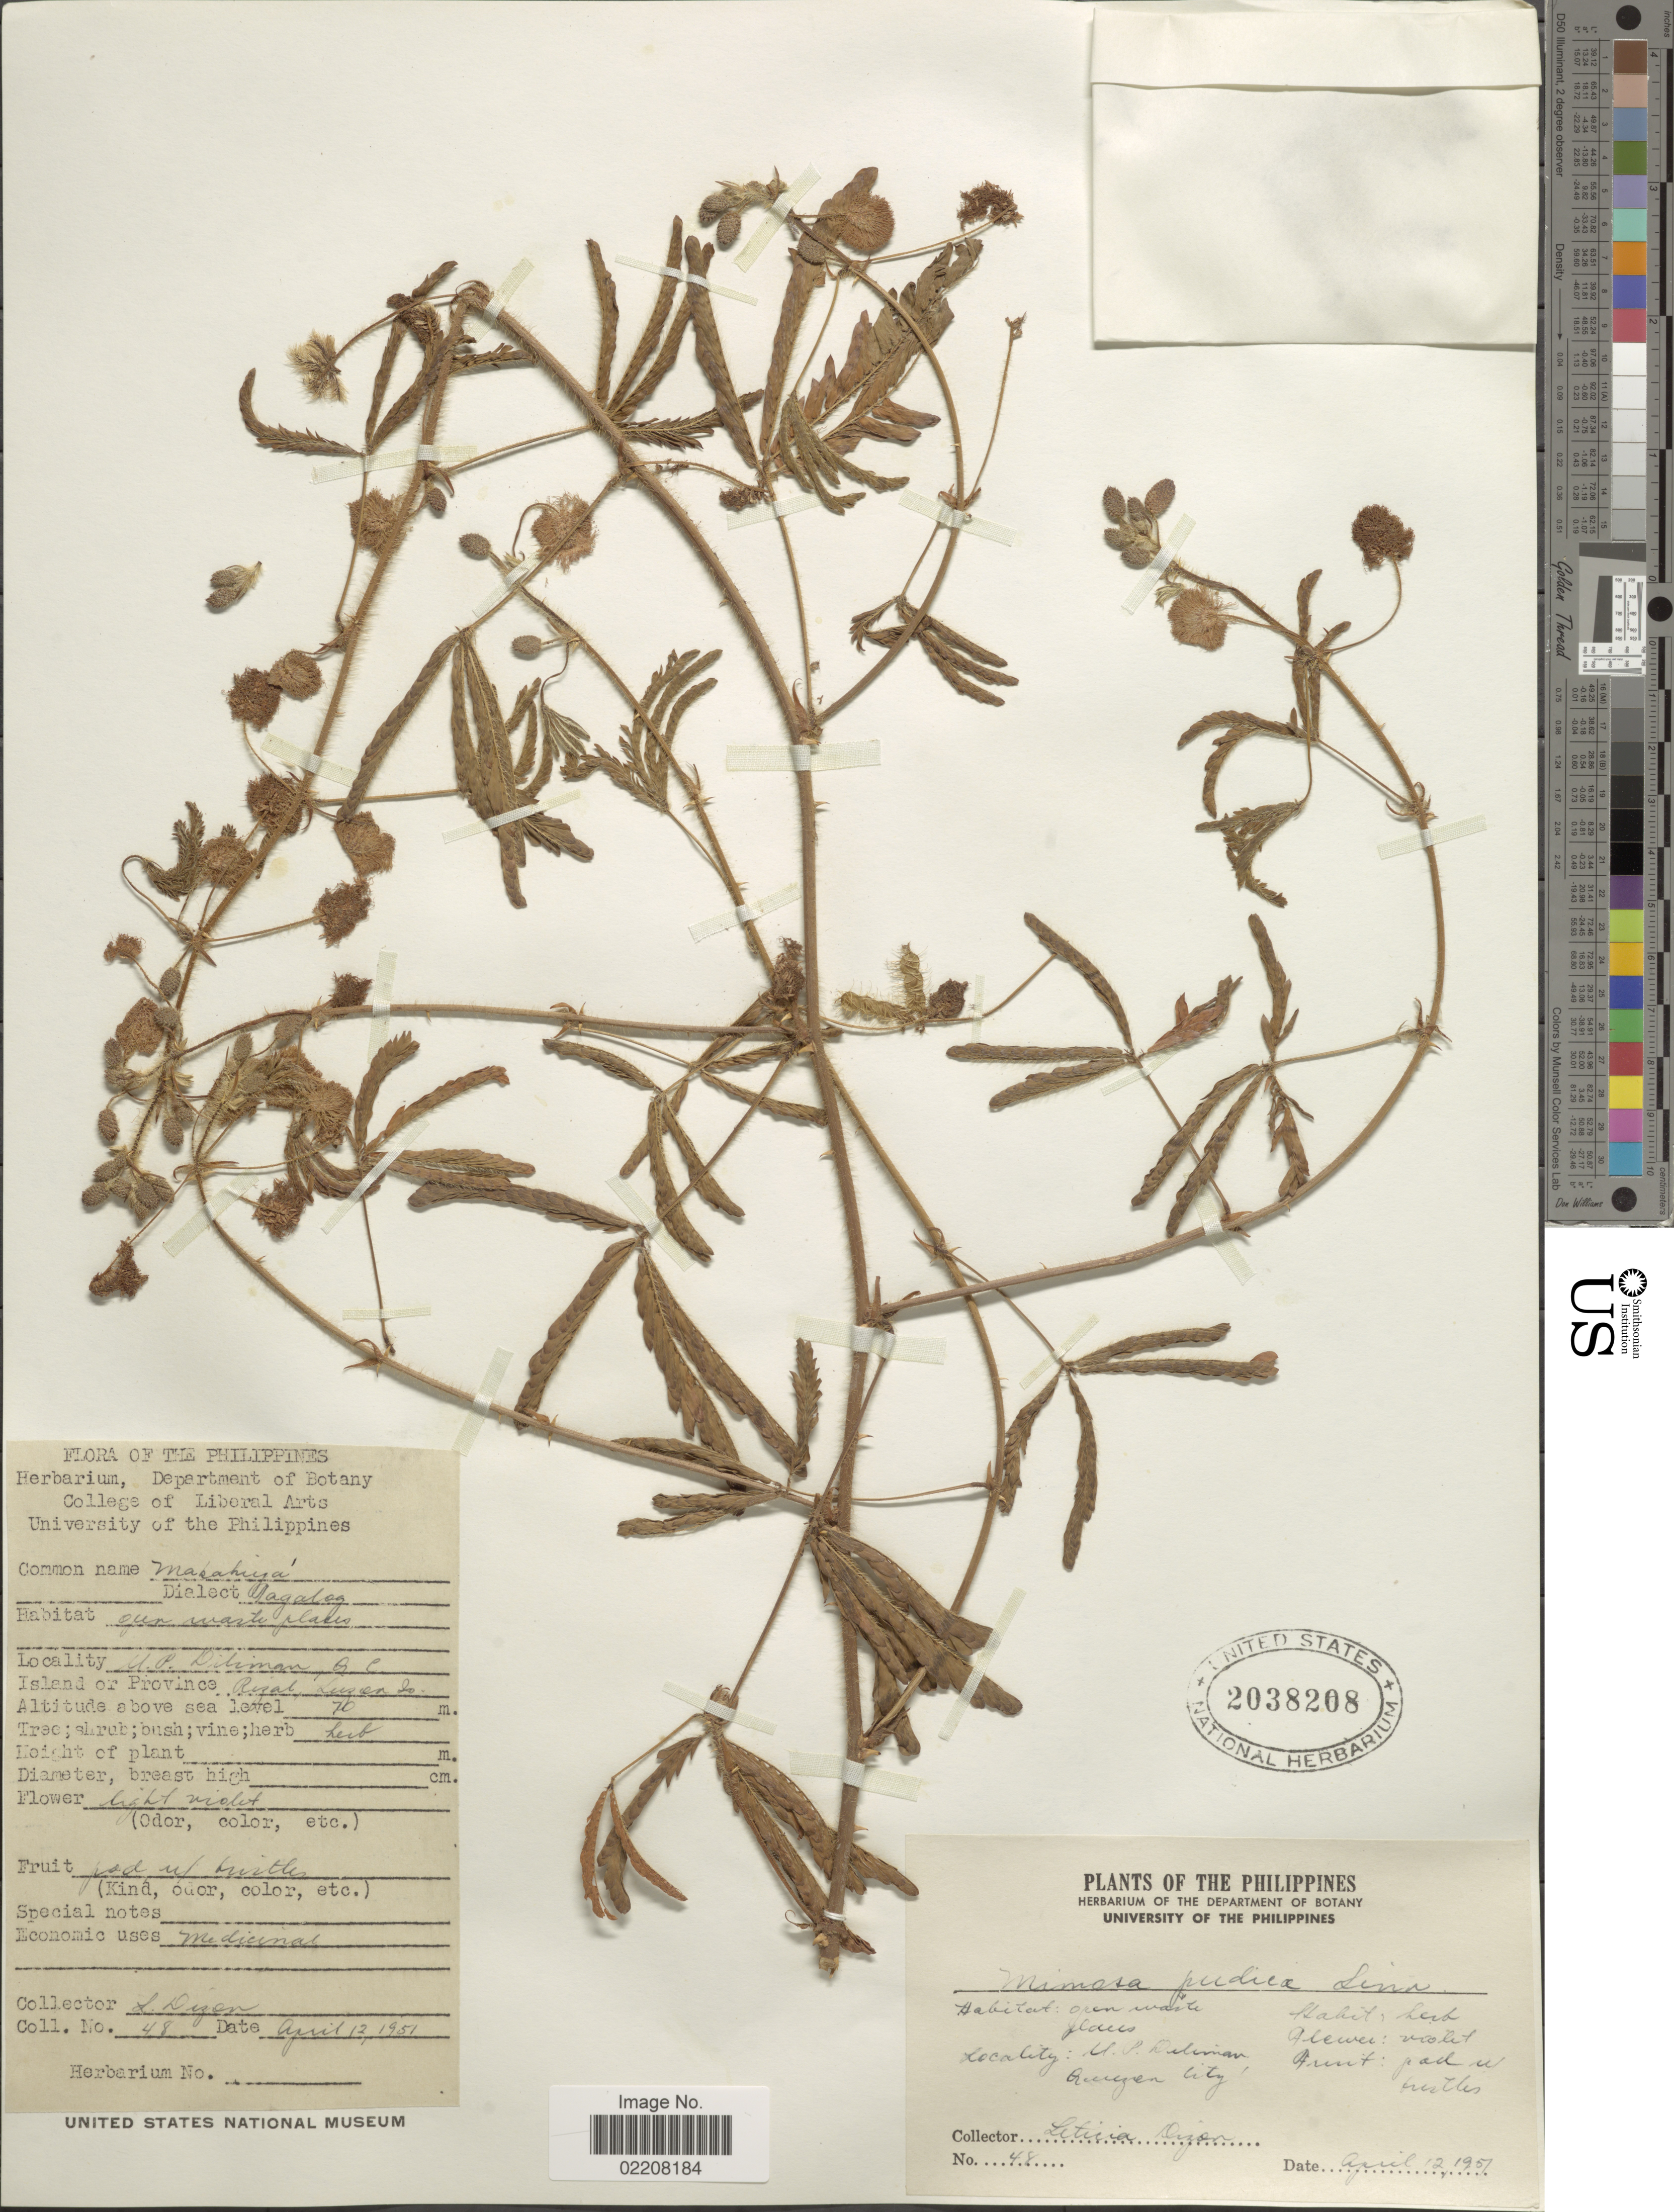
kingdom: Plantae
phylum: Tracheophyta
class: Magnoliopsida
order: Fabales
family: Fabaceae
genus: Mimosa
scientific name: Mimosa sp.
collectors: L. Dizen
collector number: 48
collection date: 1951-04-12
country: Philippines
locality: U. P. Diliman, Quzon City. Rizal, Luzon Is.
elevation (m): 70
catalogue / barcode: US 2038208